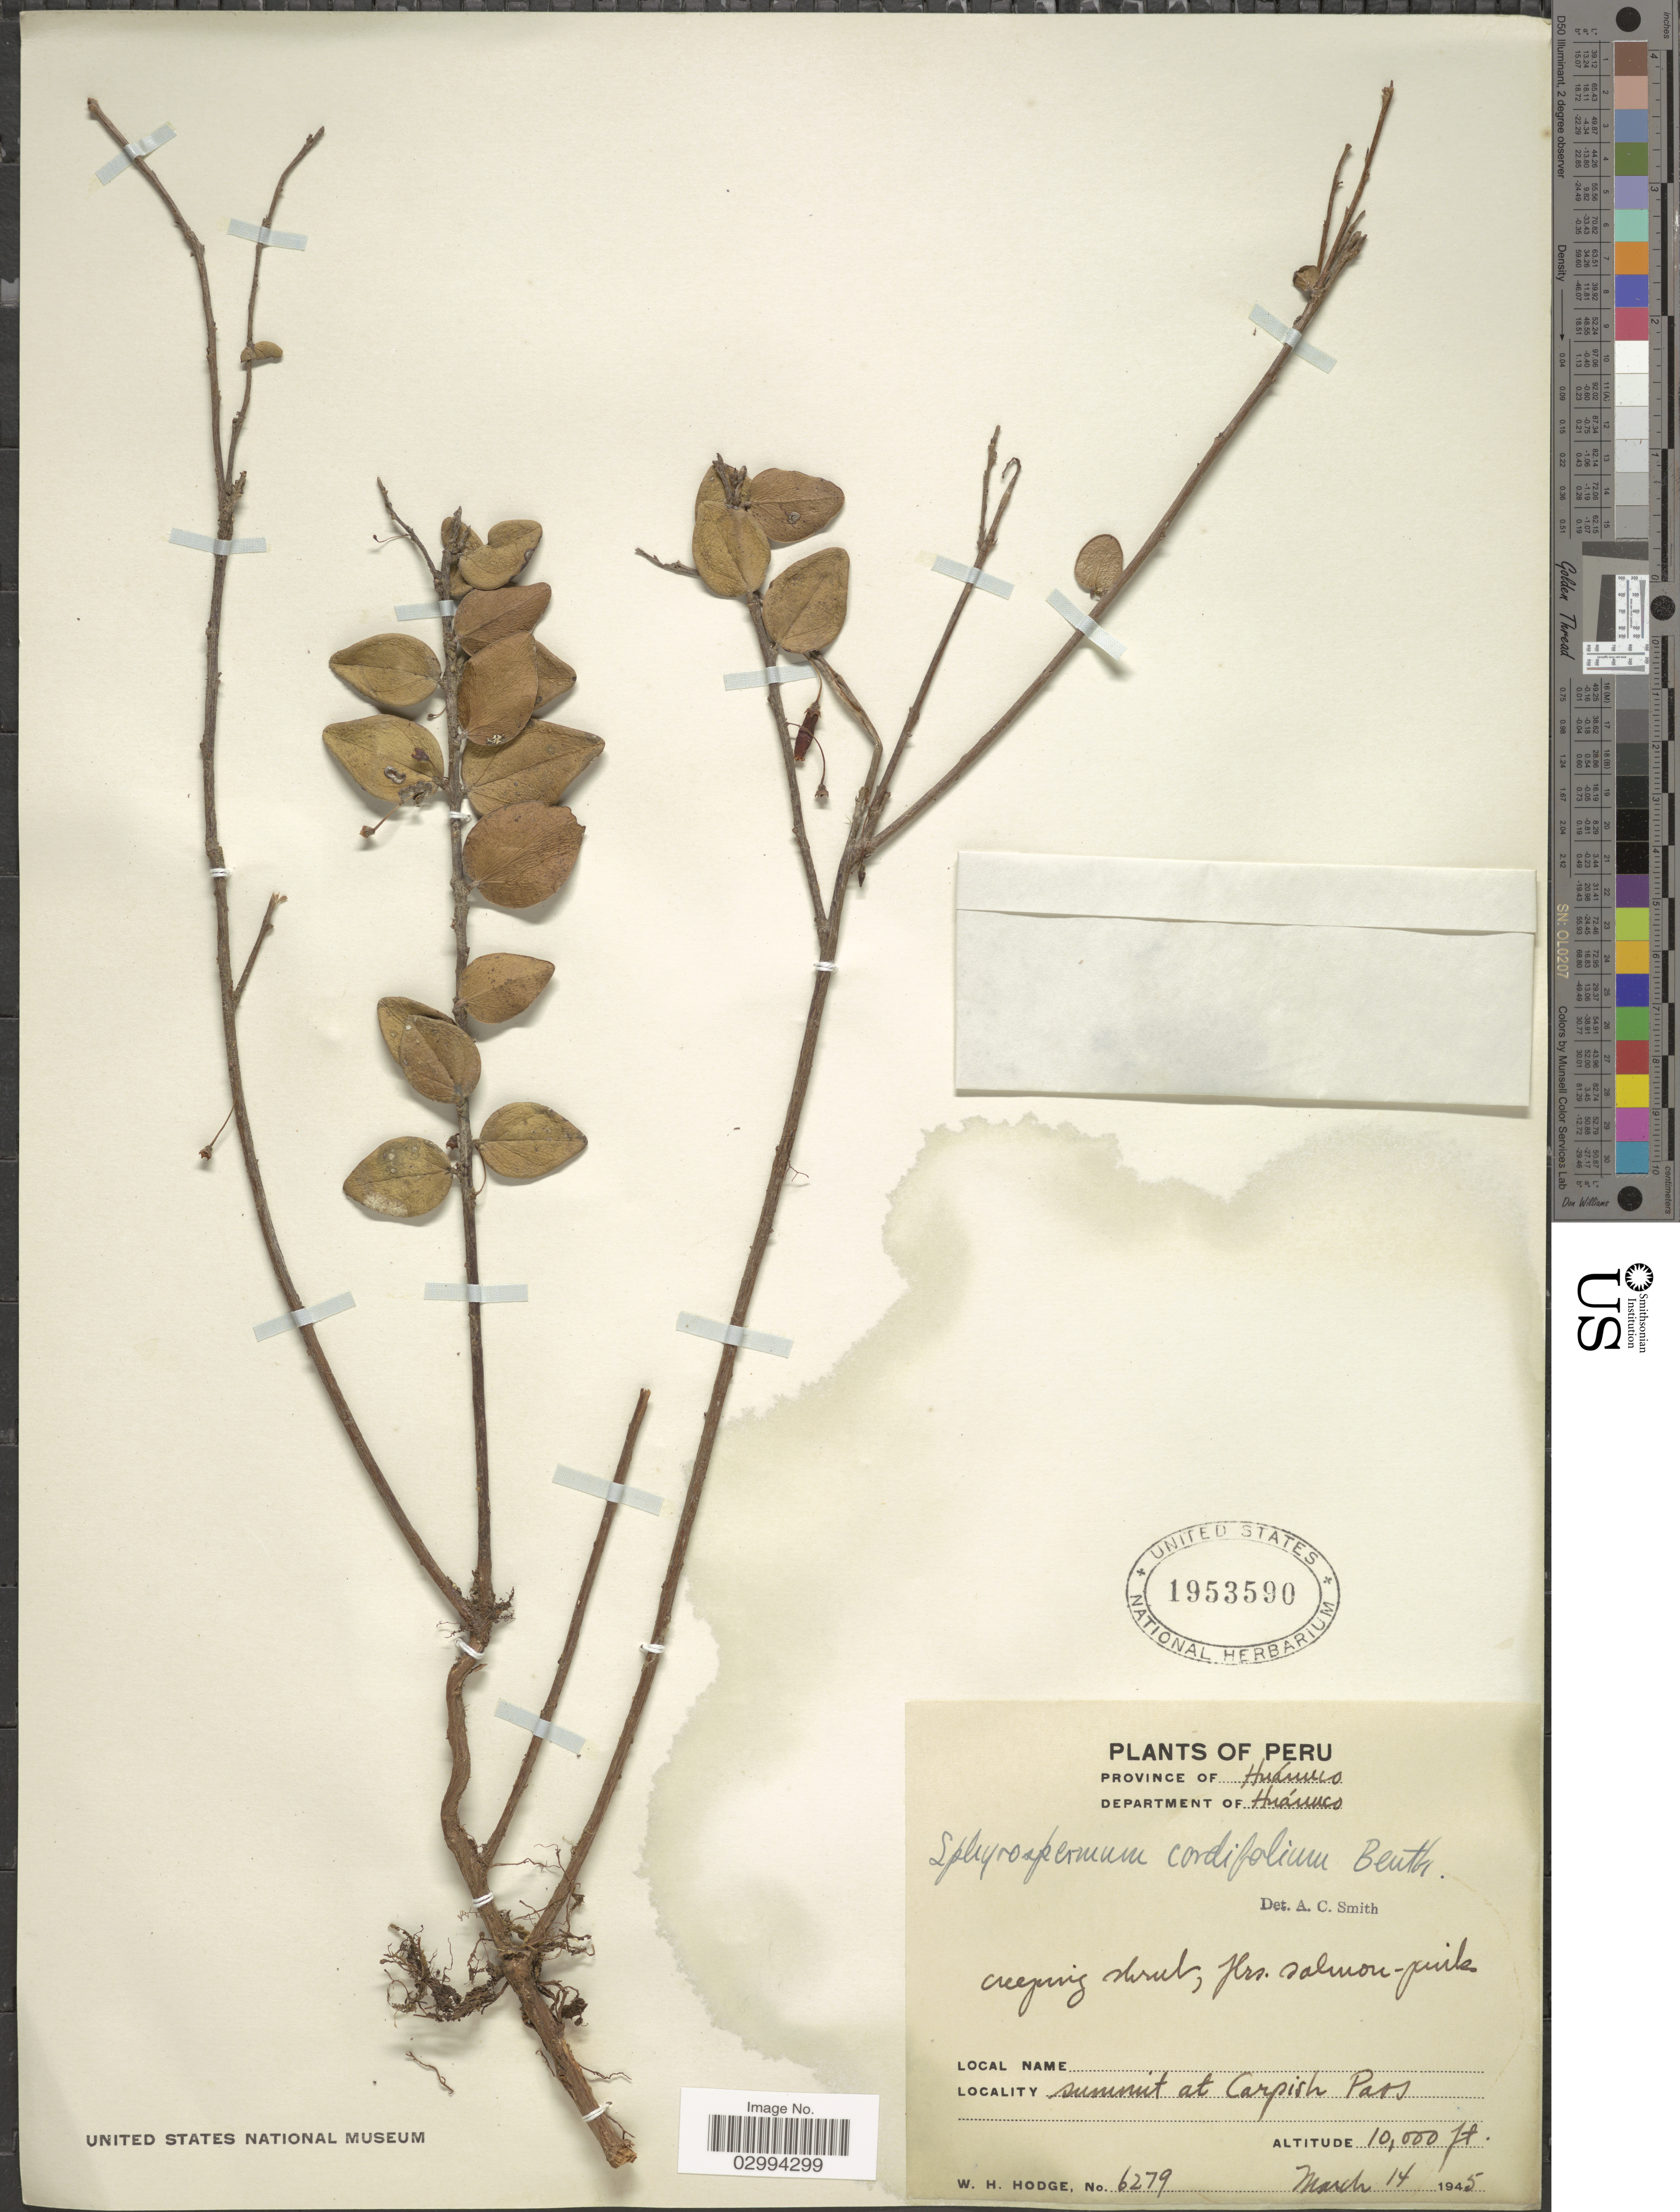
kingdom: Plantae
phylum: Tracheophyta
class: Magnoliopsida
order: Ericales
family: Ericaceae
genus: Sphyrospermum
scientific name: Sphyrospermum cordifolium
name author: Benth.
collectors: W. Hodge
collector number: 6279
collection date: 1945-03-14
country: Peru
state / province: Huánuco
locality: Department of Huánuco, summit at Carpish Pass.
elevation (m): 3048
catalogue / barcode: US 1953590